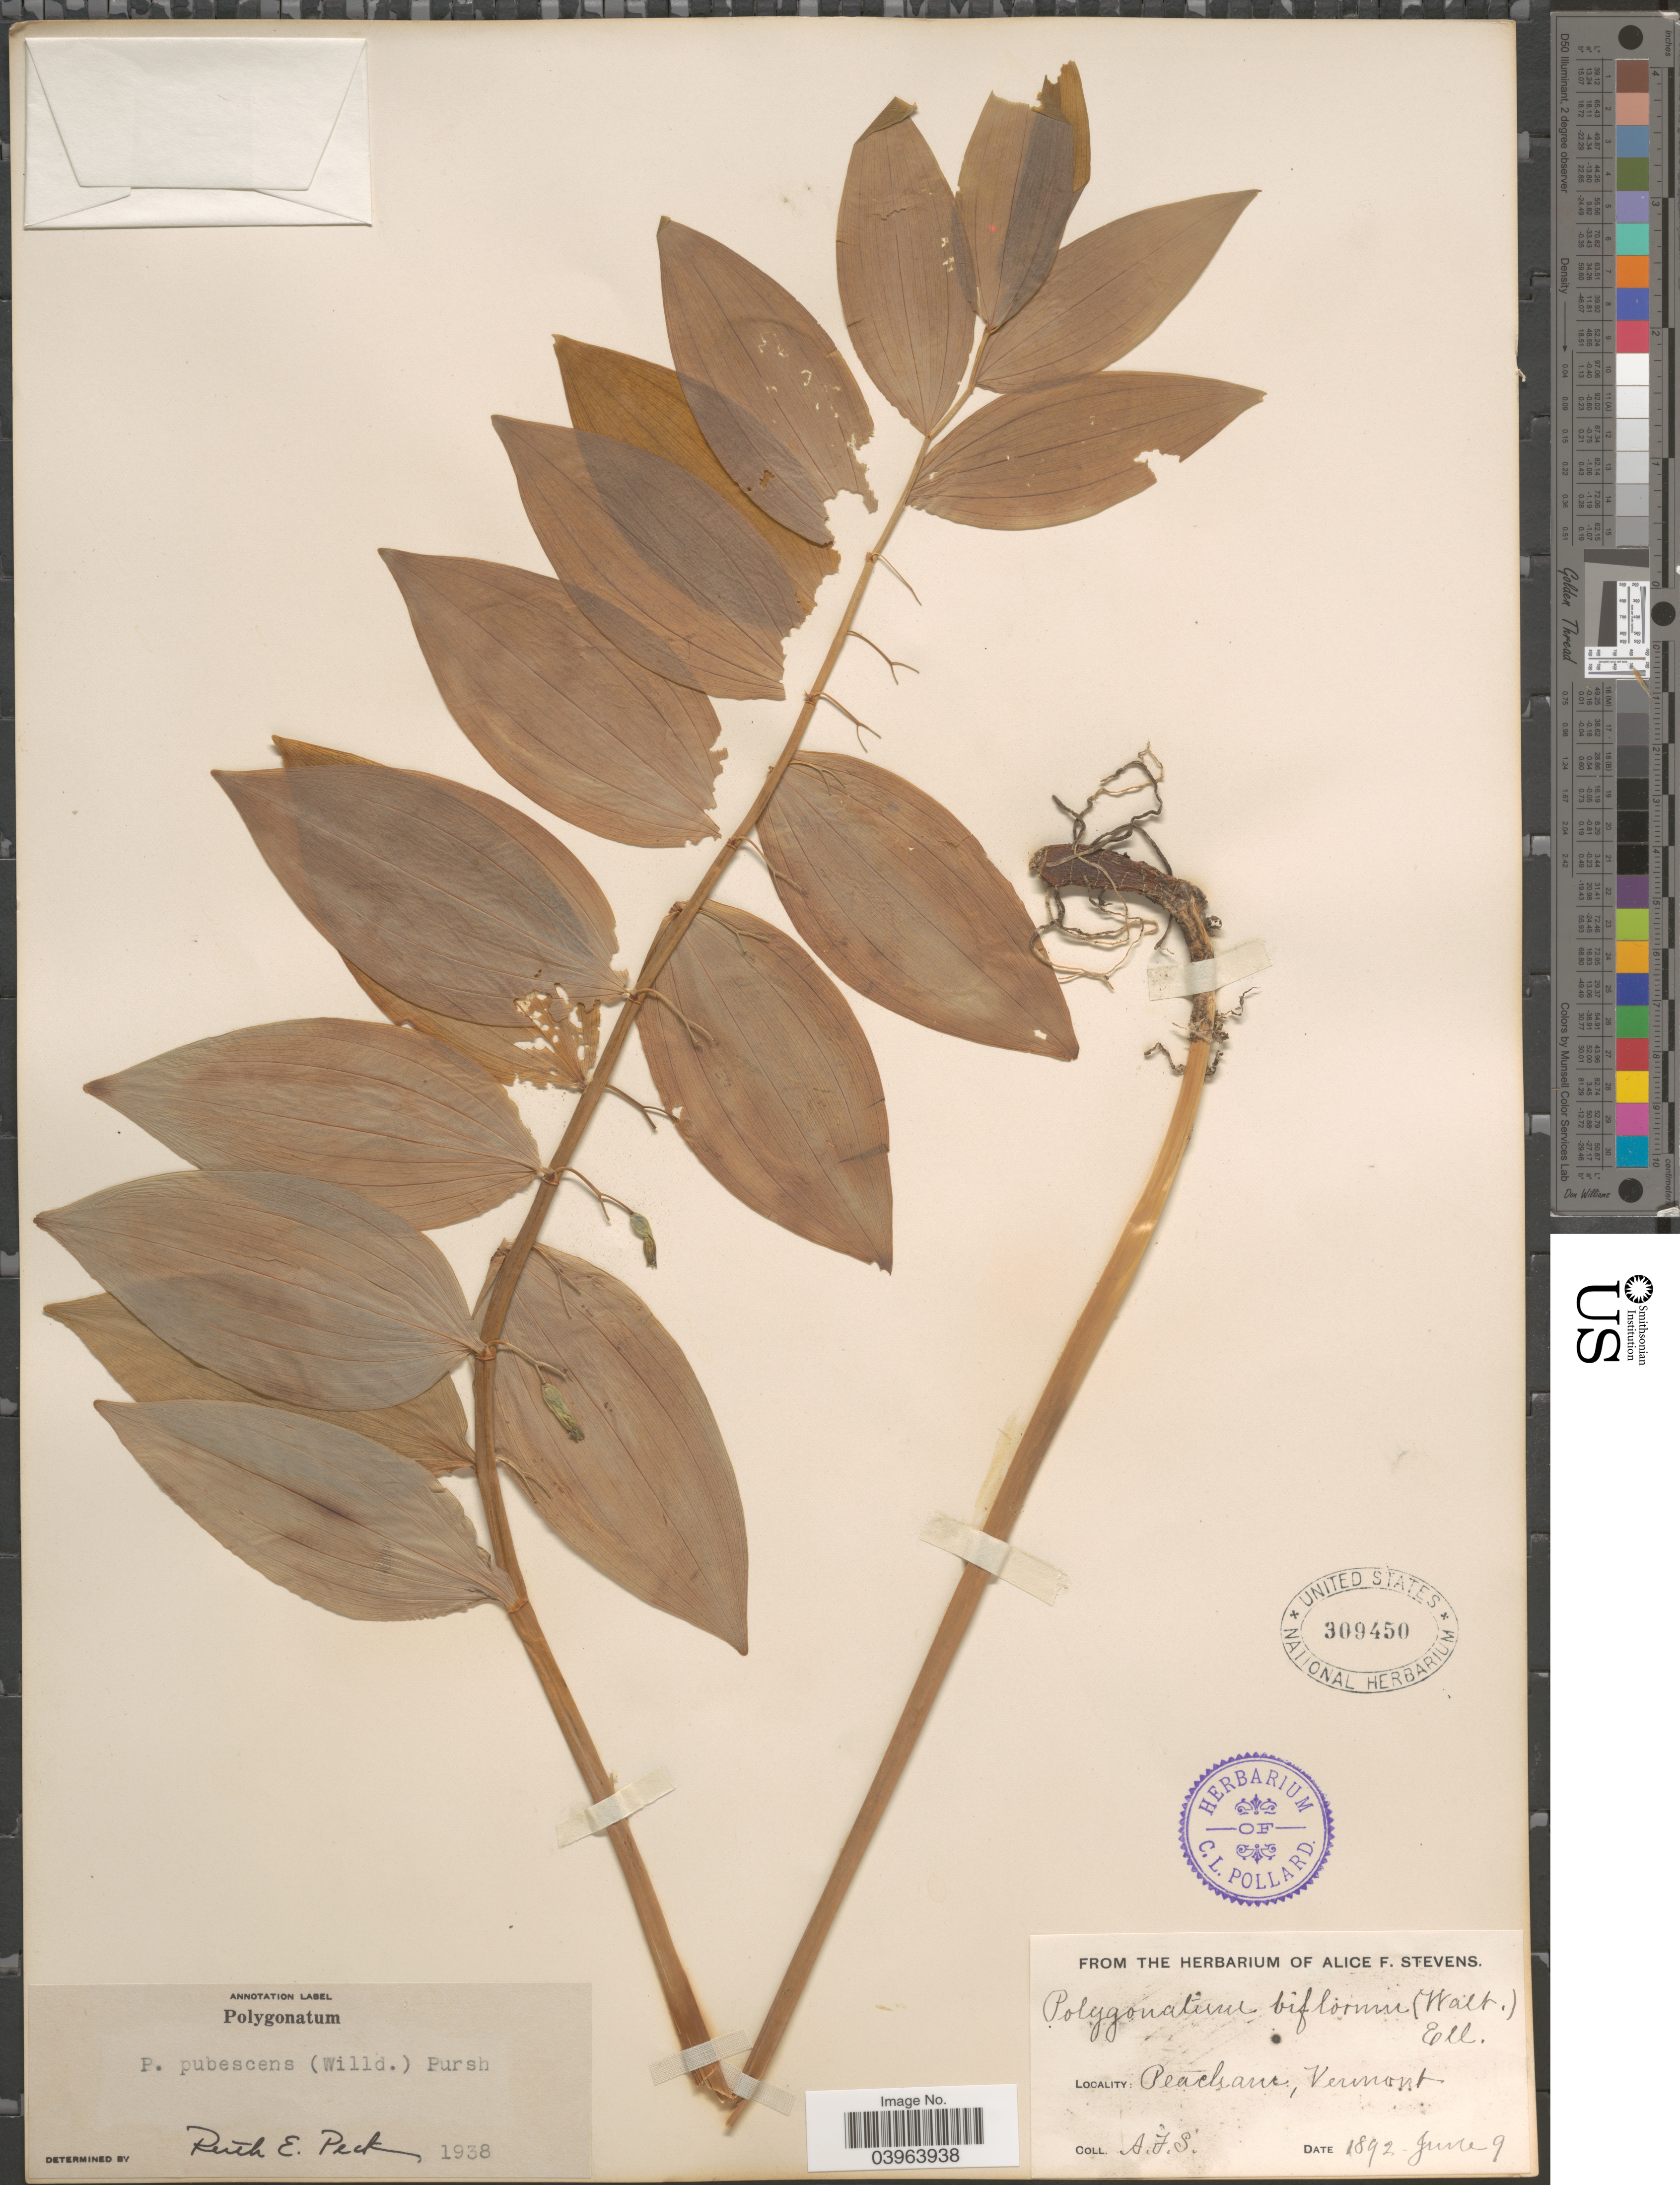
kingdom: Plantae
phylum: Tracheophyta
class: Liliopsida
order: Asparagales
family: Asparagaceae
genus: Polygonatum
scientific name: Polygonatum pubescens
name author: (Willd.) Pursh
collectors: A. Stevens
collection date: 1892-06-09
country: United States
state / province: Vermont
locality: Peacham.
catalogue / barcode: US 309450